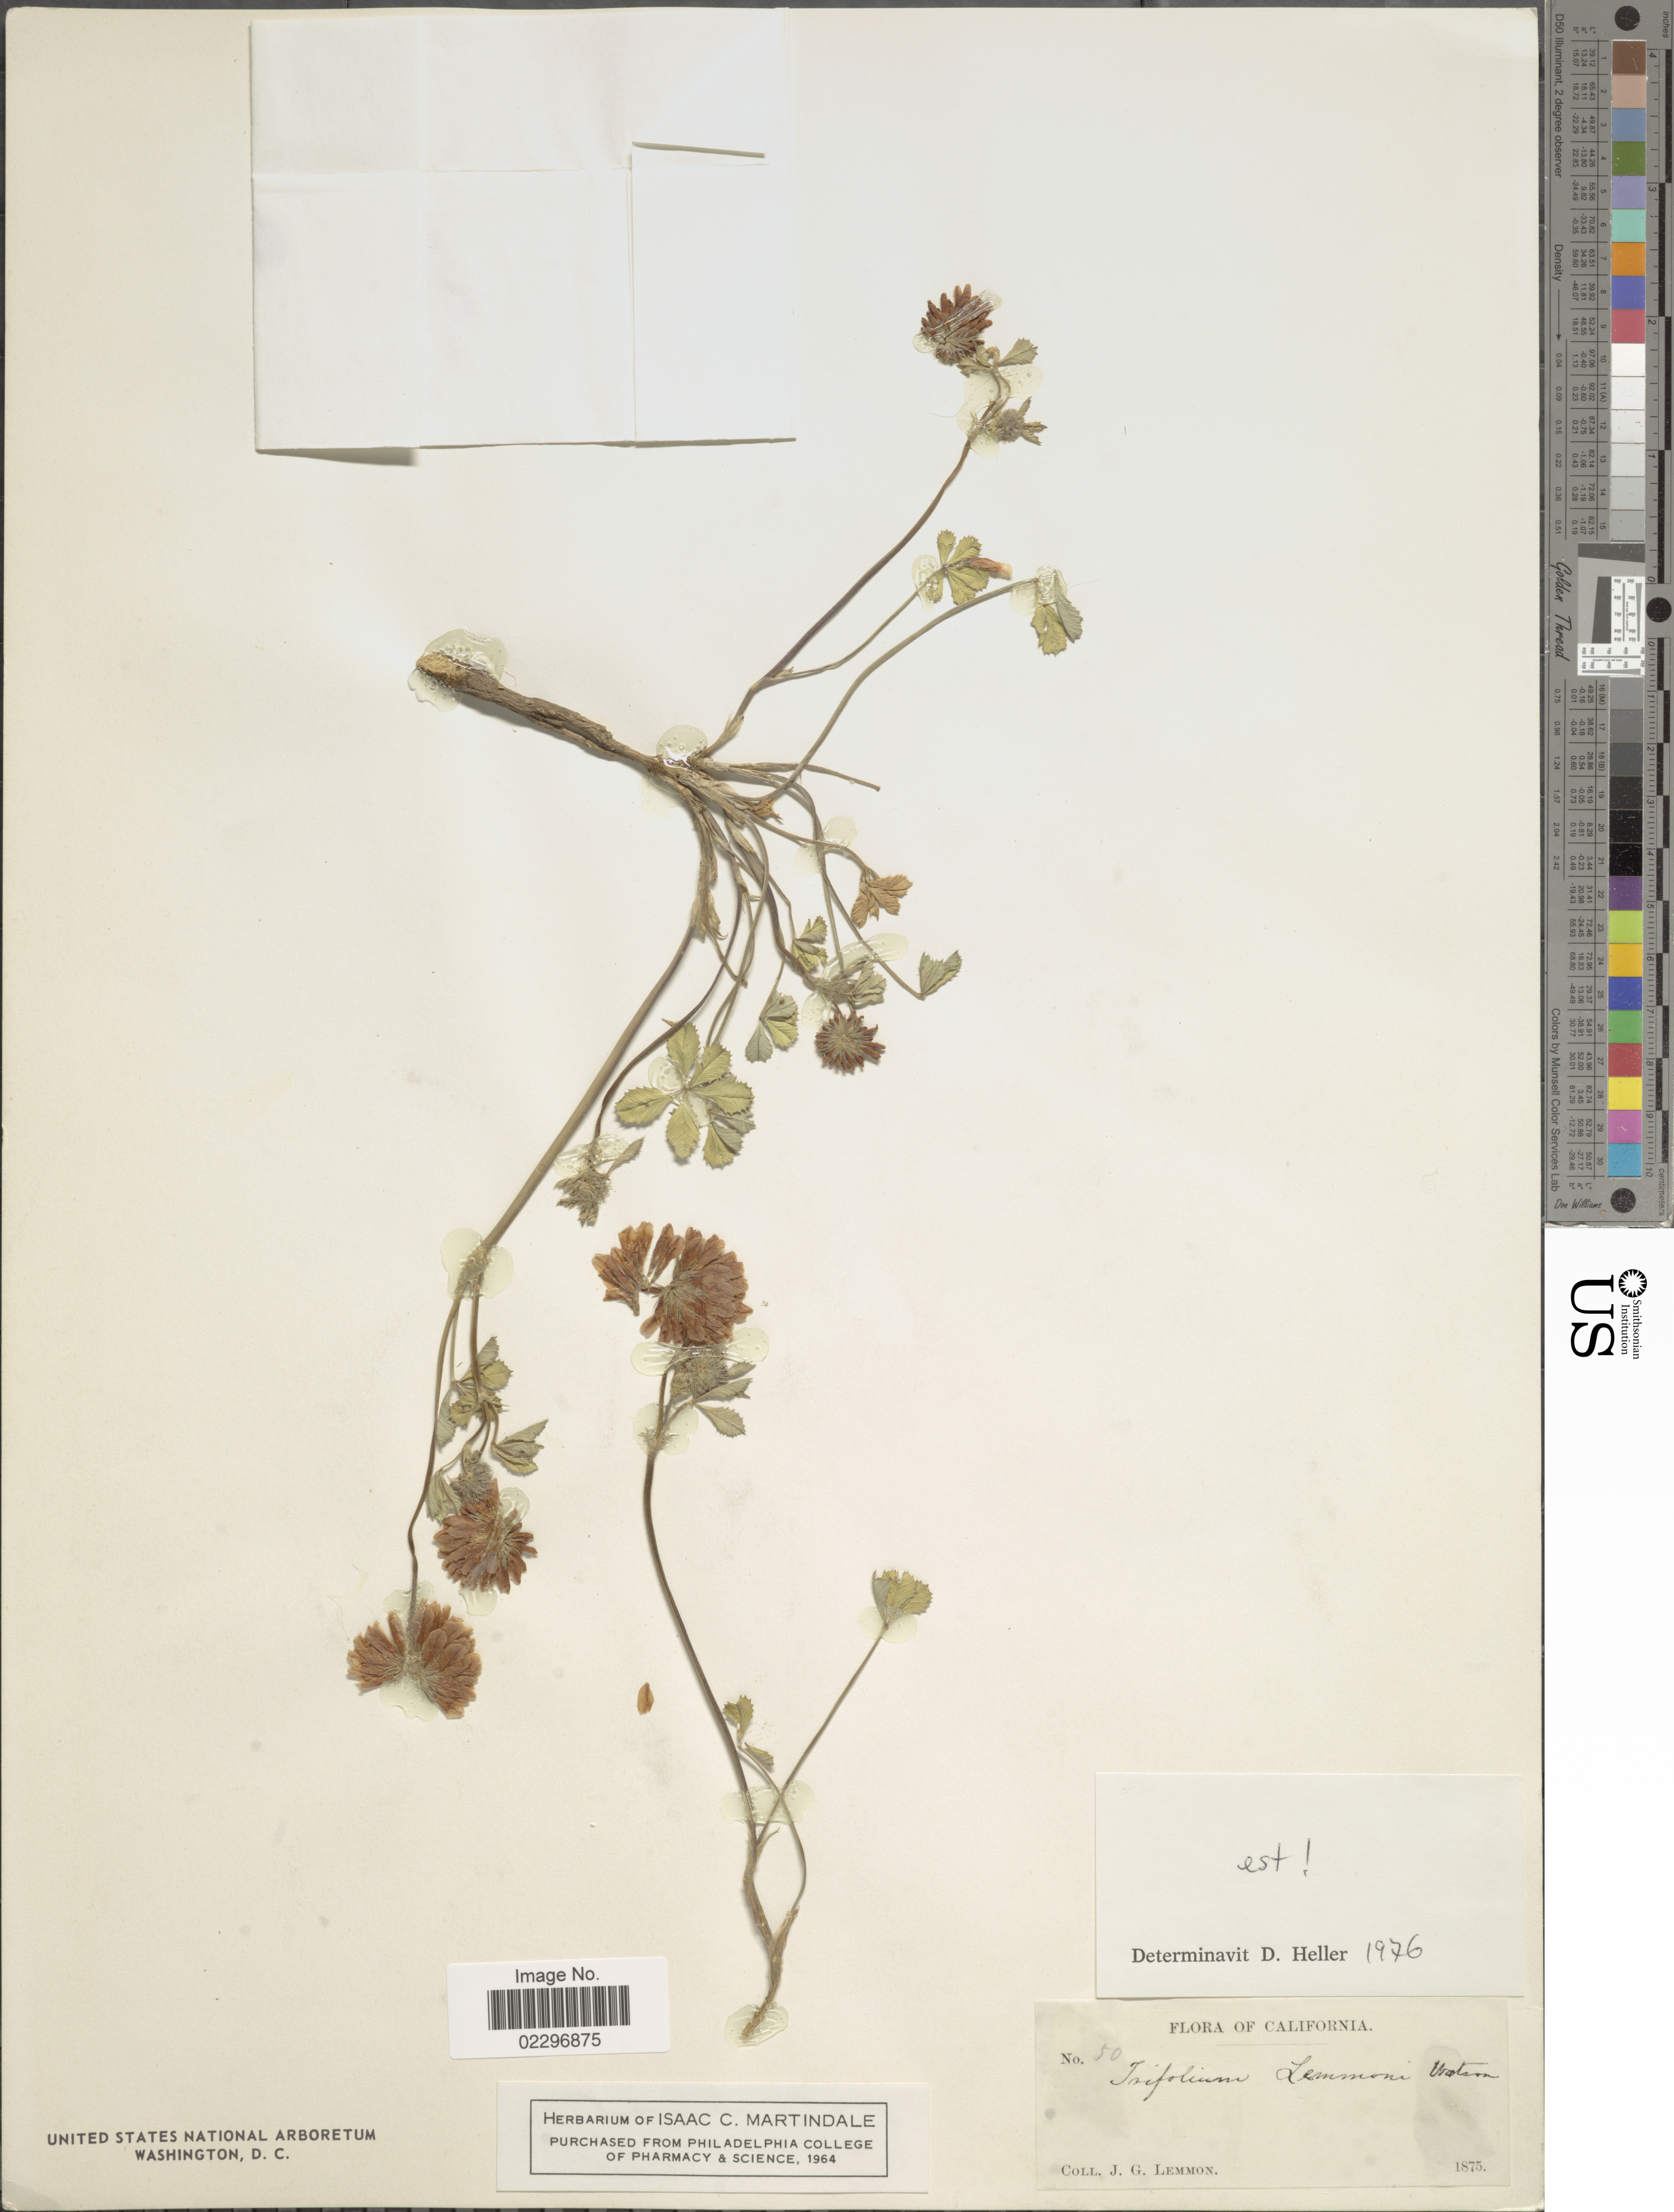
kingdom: Plantae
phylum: Tracheophyta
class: Magnoliopsida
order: Fabales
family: Fabaceae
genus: Trifolium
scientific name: Trifolium lemmonii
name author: S. Watson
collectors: J. Lemmon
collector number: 50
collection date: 1875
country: United States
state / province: California